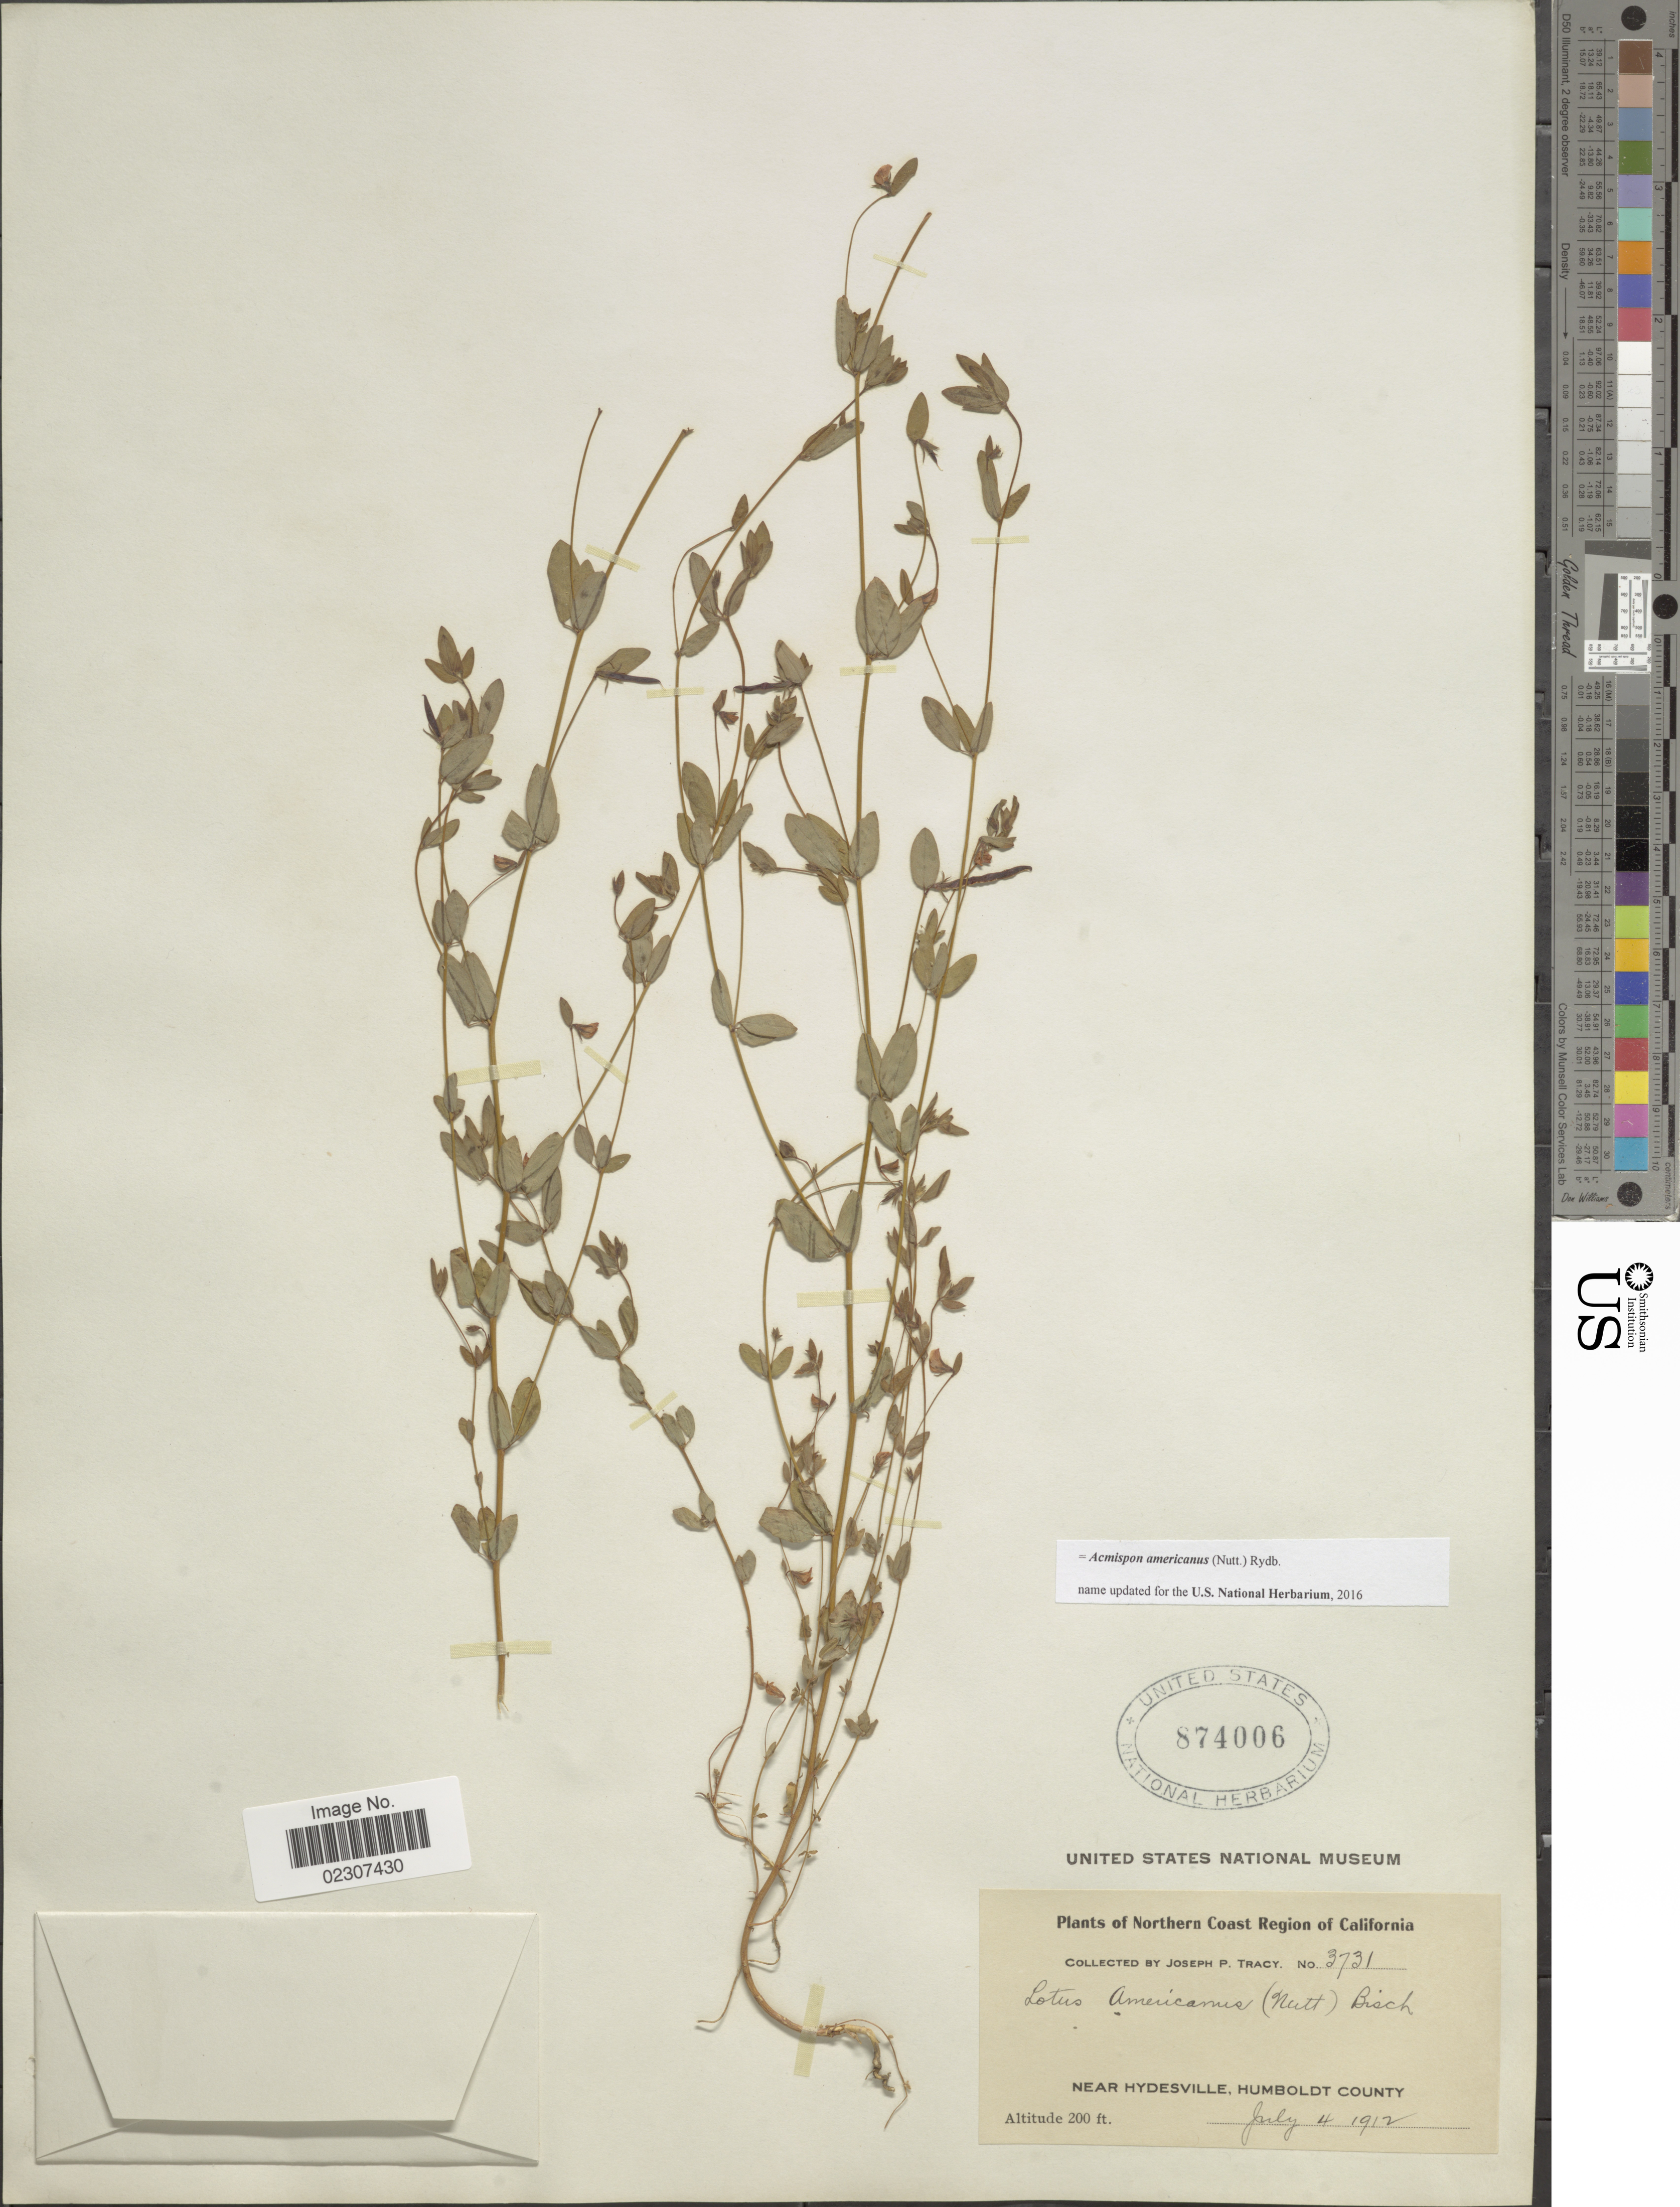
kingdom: Plantae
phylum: Tracheophyta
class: Magnoliopsida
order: Fabales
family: Fabaceae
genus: Acmispon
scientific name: Acmispon americanus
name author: (Nutt.) Rydb.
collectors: J. Tracy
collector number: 3731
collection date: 1912-07-04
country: United States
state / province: California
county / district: Humboldt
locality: Northern Coast Region of California. near Hydesville, Humboldt County.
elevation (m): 61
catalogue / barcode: US 874006